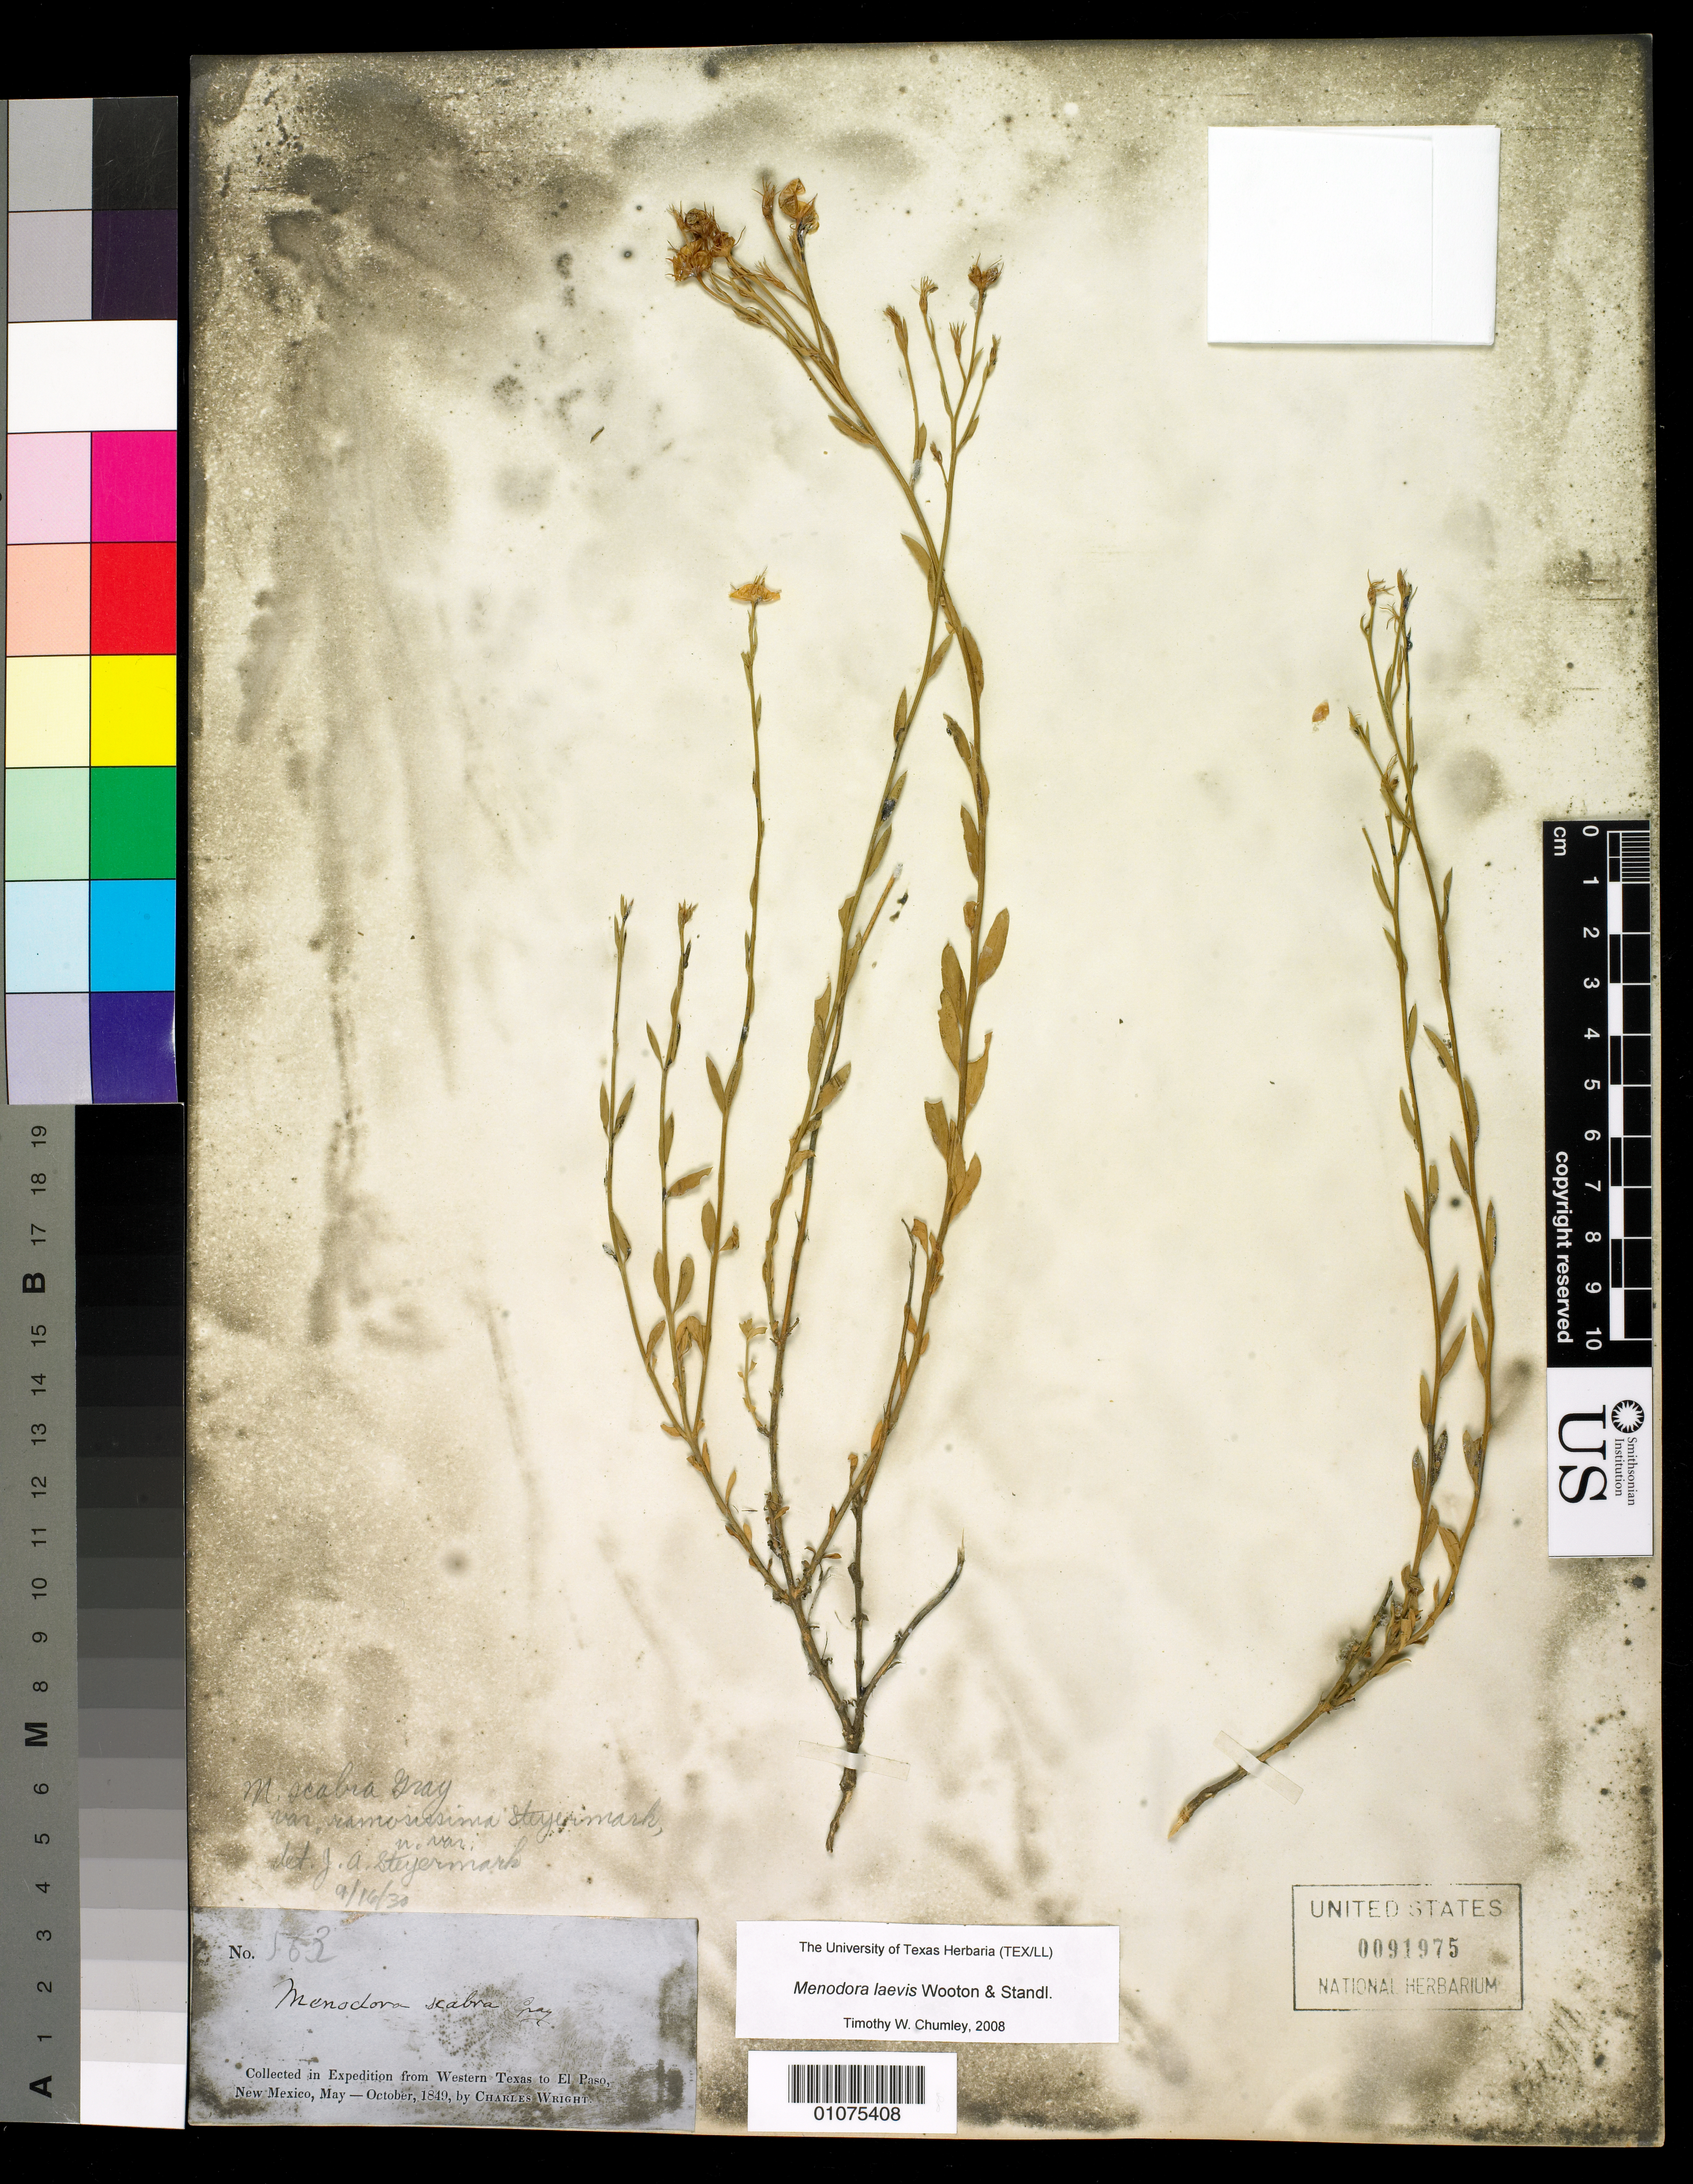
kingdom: Plantae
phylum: Tracheophyta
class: Magnoliopsida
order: Lamiales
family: Oleaceae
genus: Menodora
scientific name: Menodora laevis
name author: Wooton & Standl.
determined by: Chumley, T. W., (TEX)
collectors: C. Wright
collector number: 563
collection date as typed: May 1849 to -- Oct 1849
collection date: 1849-05/1849-10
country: United States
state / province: Texas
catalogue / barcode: US 91975